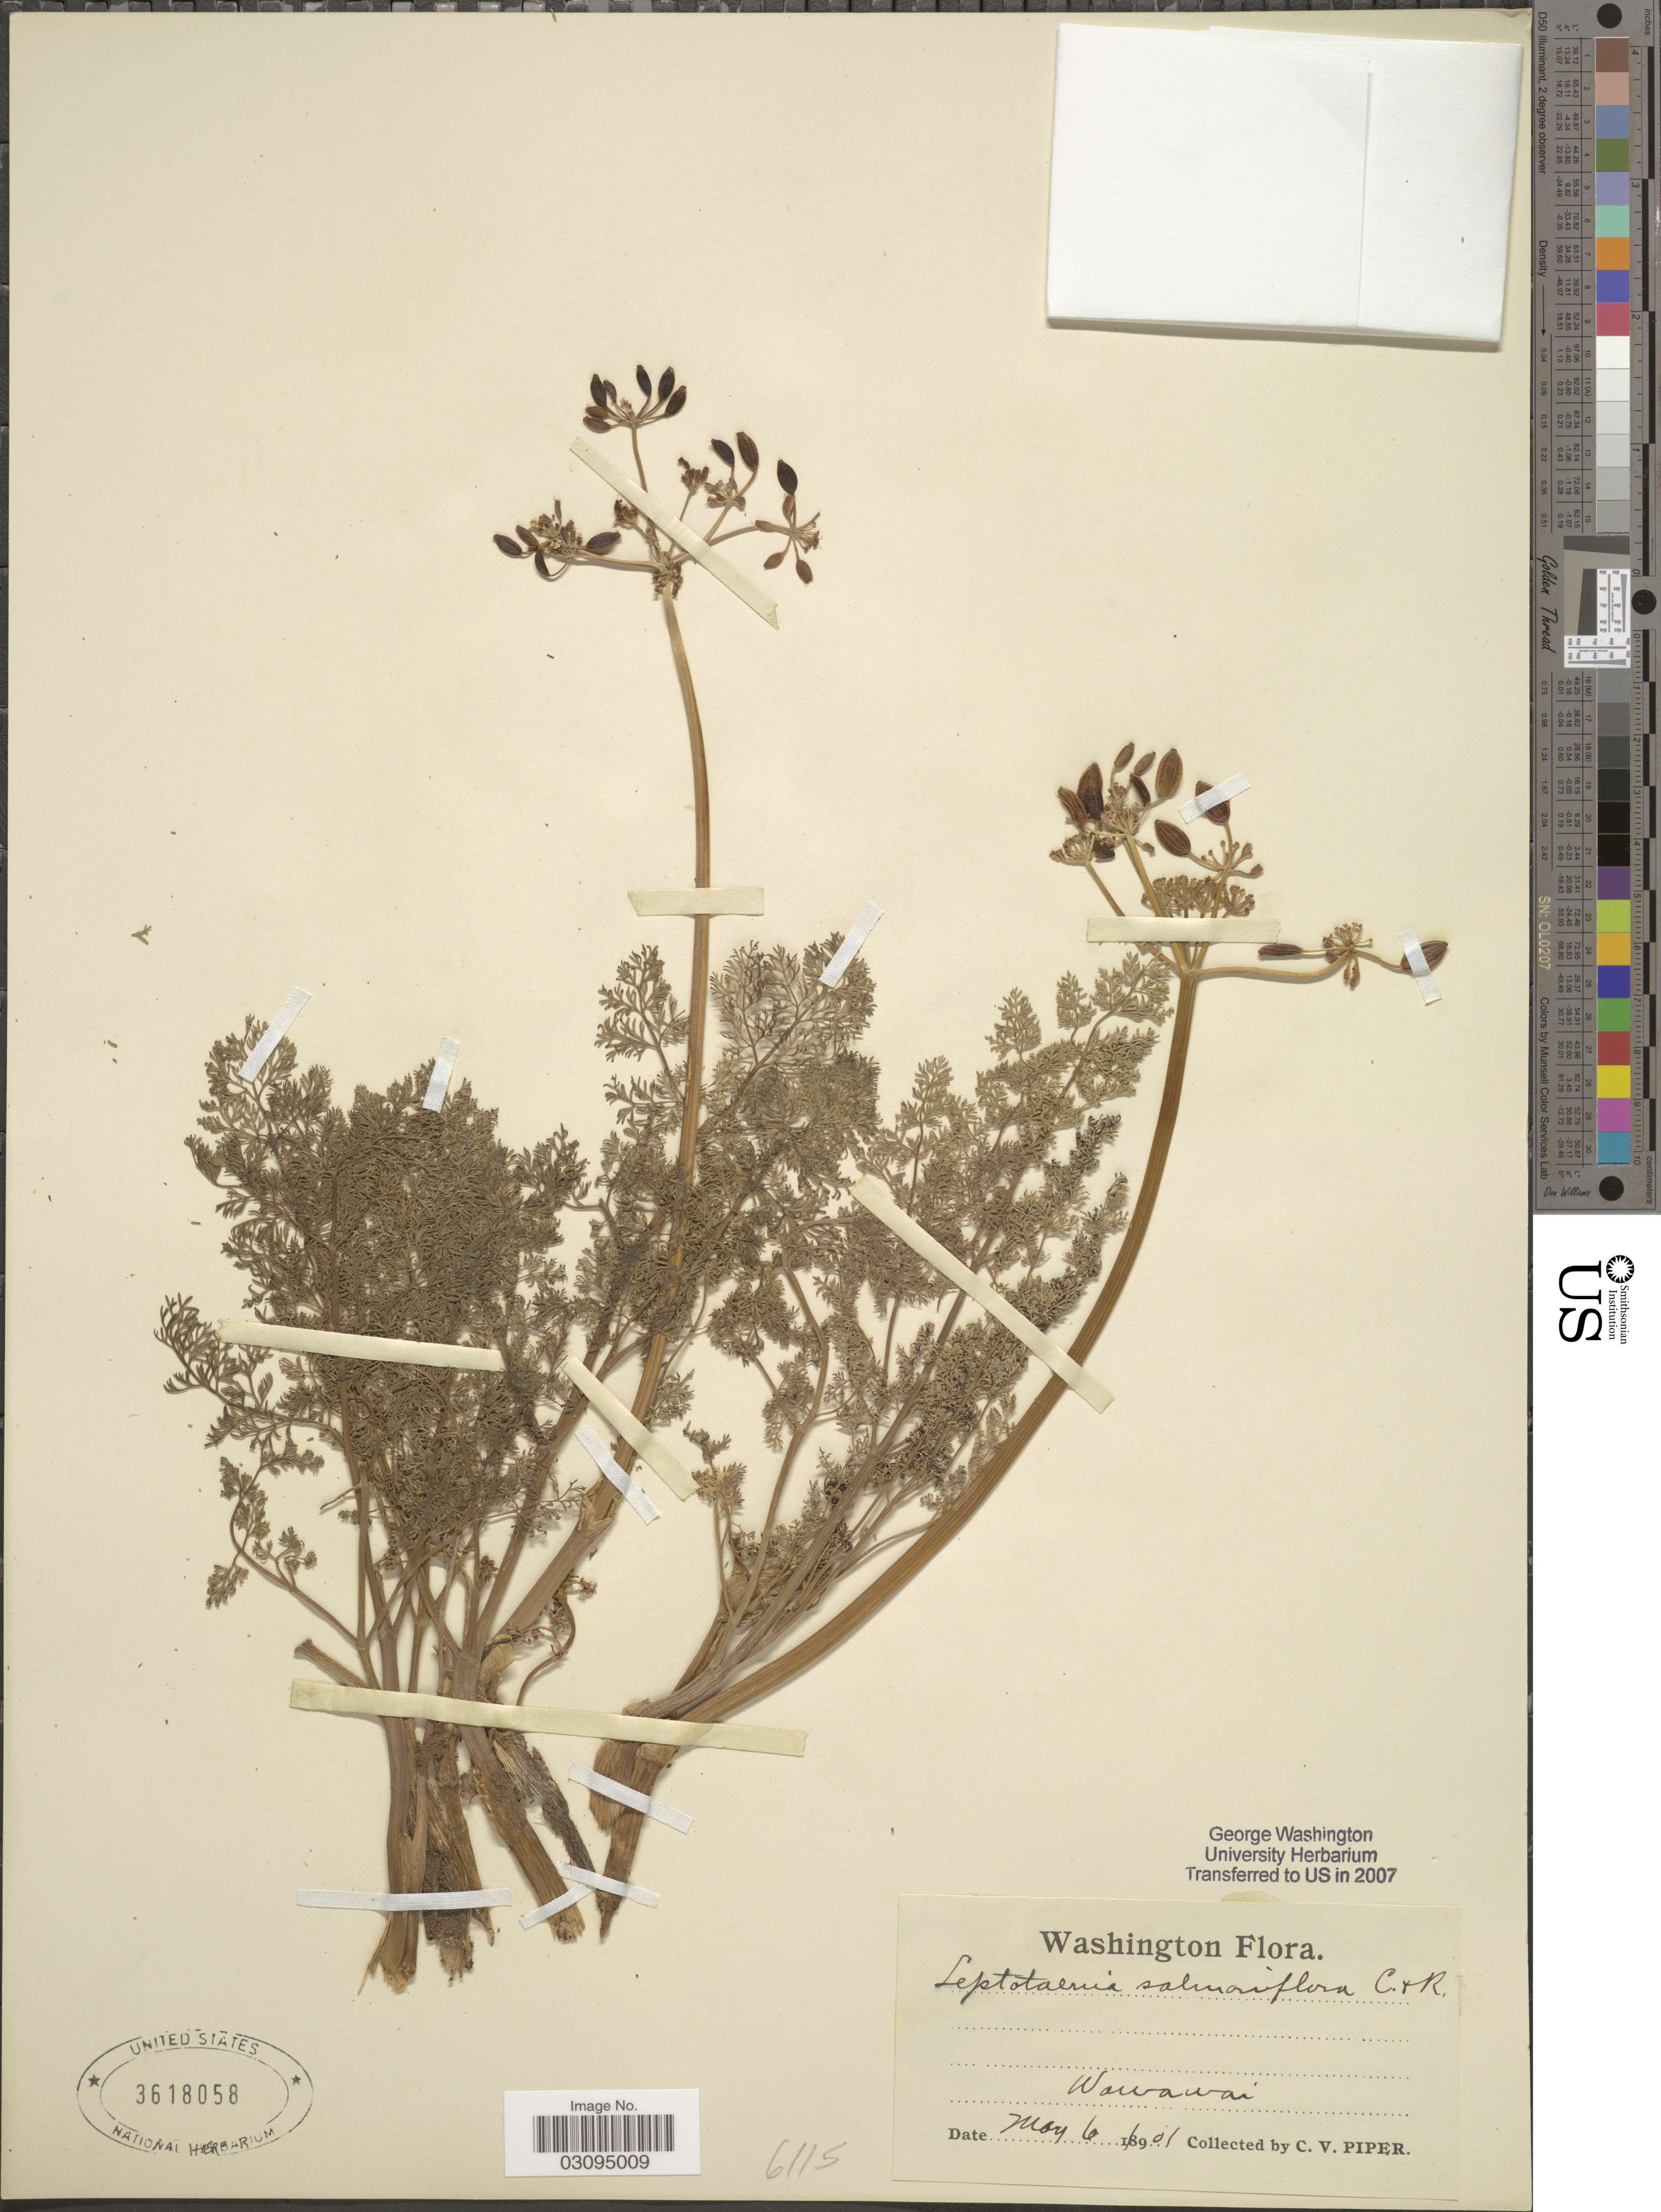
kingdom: Plantae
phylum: Tracheophyta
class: Magnoliopsida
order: Apiales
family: Apiaceae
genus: Lomatium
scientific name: Lomatium salmoniflorum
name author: (J.M. Coult. & Rose) Mathias & Constance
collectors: C. V. Piper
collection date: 1901-05-06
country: United States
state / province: Washington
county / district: Whitman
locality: Wawawai.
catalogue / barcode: US 3618058